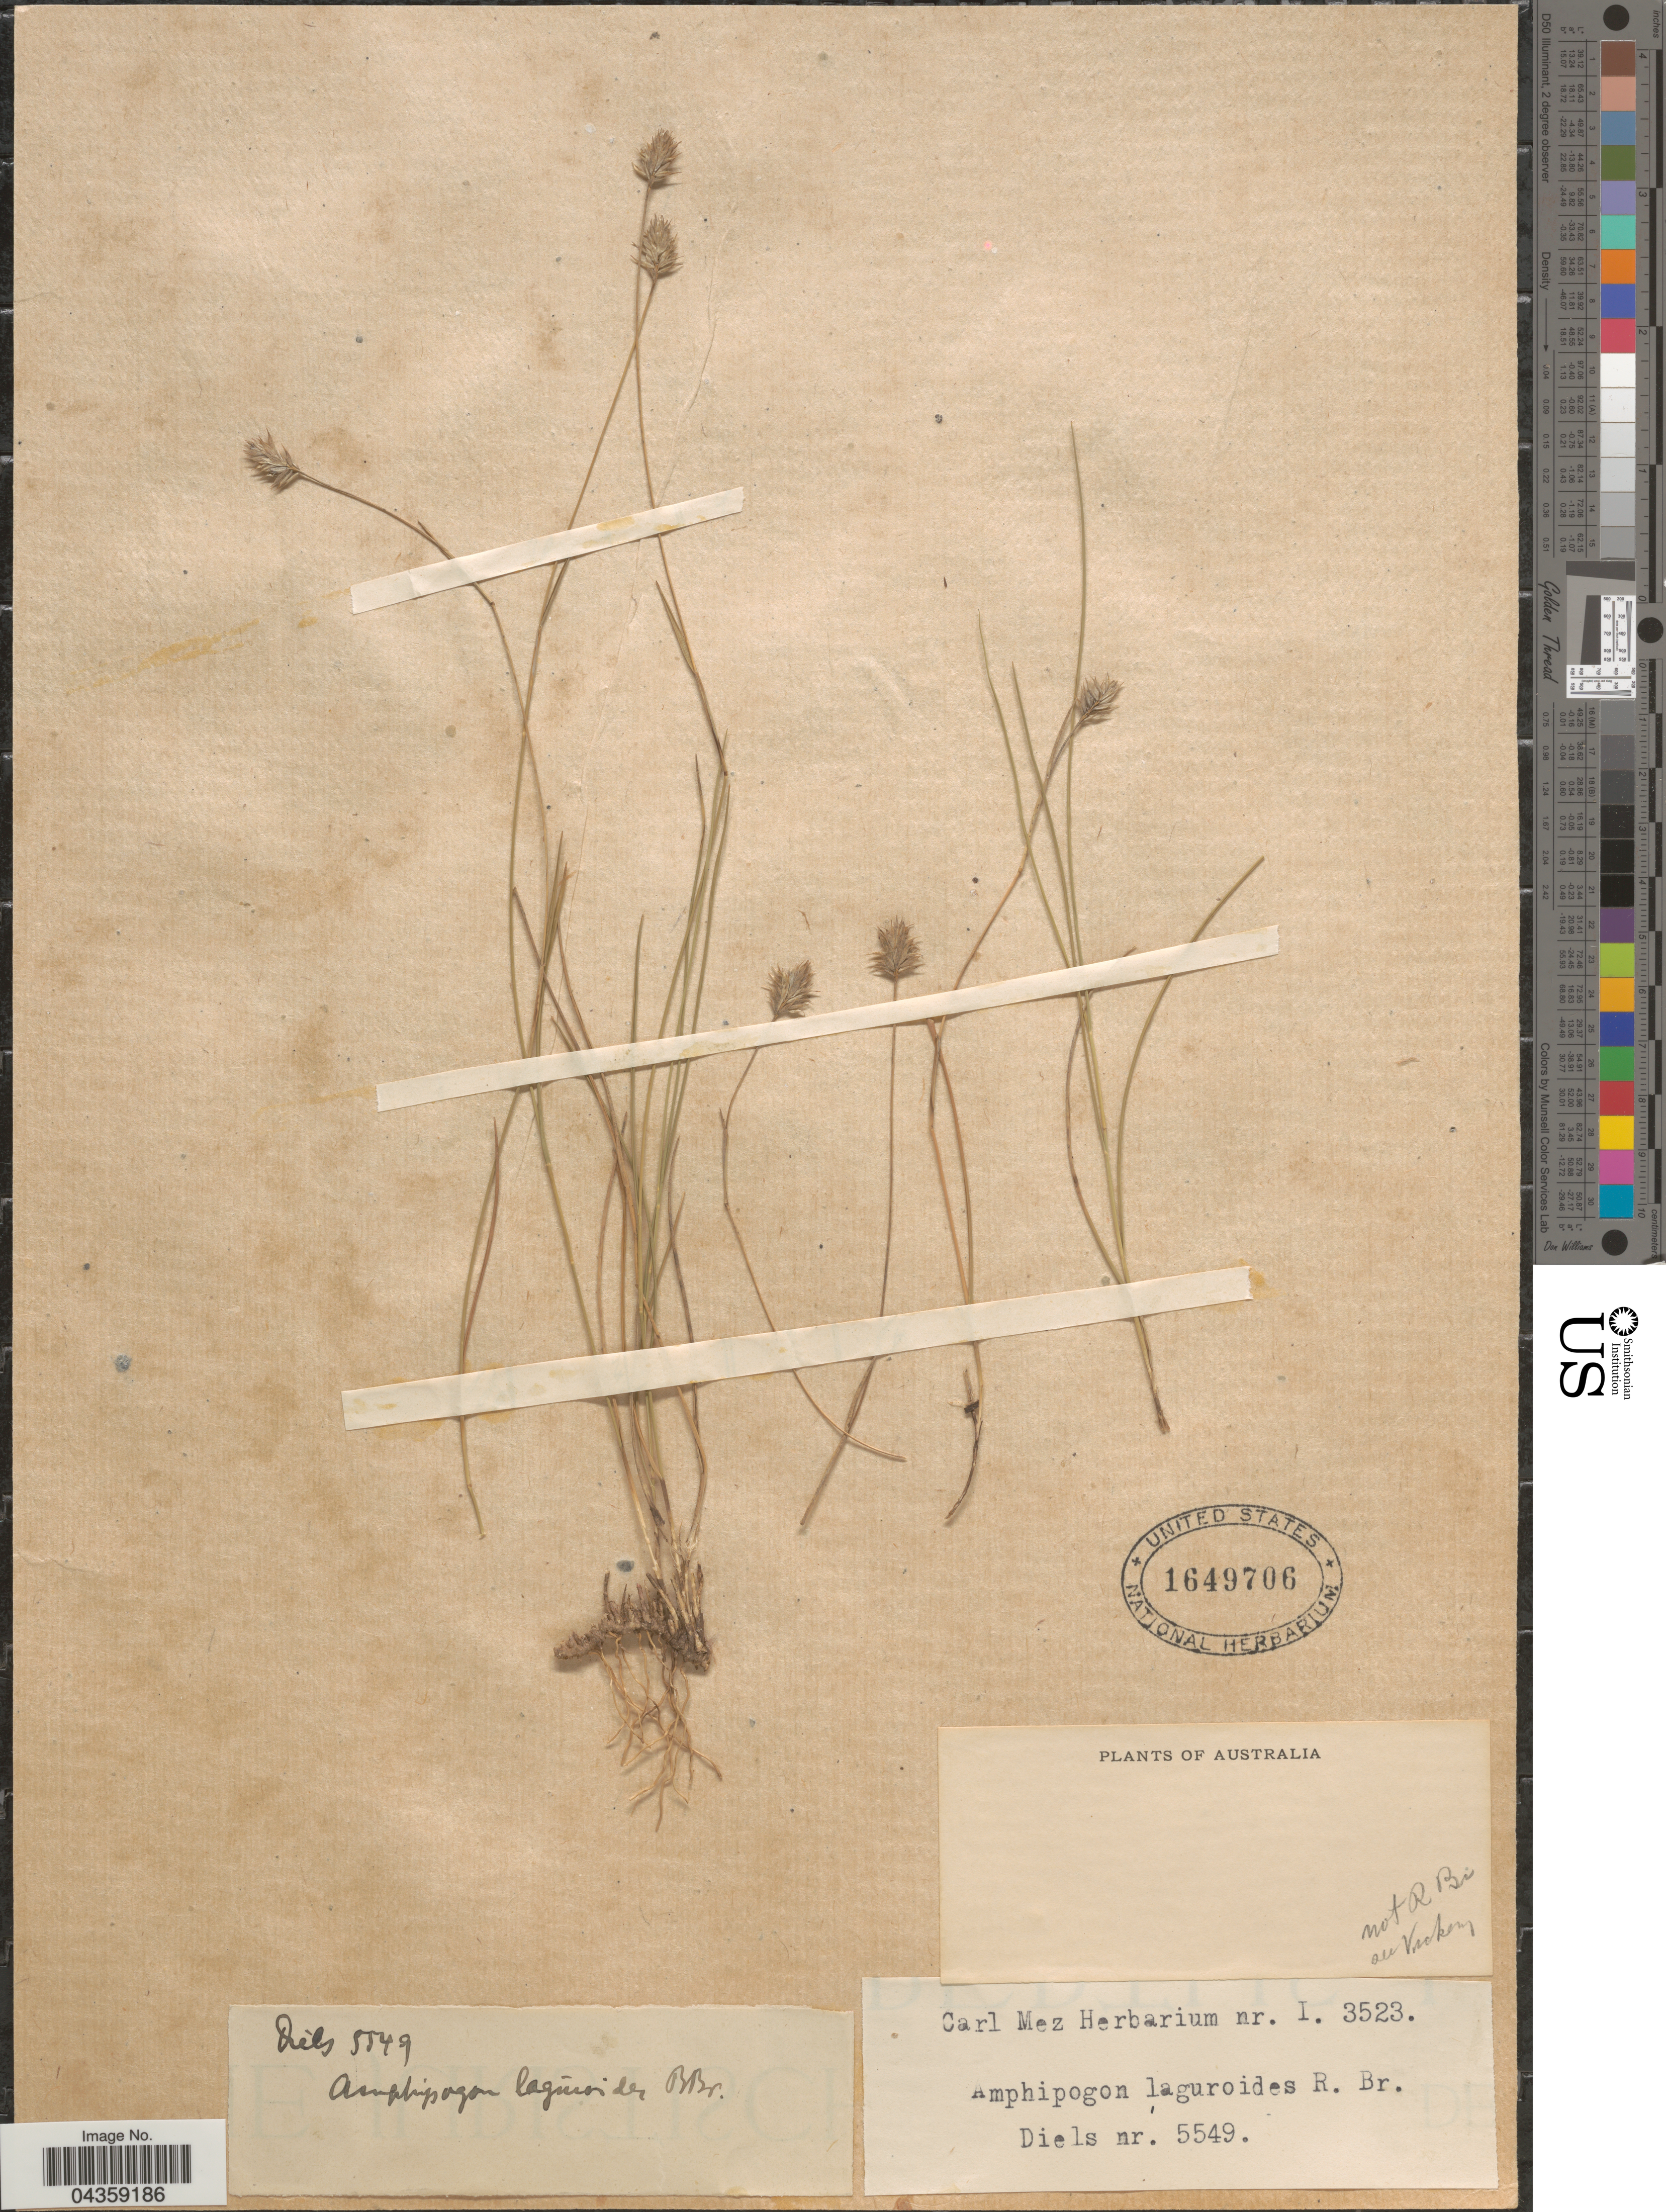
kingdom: Plantae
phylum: Tracheophyta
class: Liliopsida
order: Poales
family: Poaceae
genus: Amphipogon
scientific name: Amphipogon laguroides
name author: R. Br.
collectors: Diels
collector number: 5549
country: Australia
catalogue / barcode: US 1649706